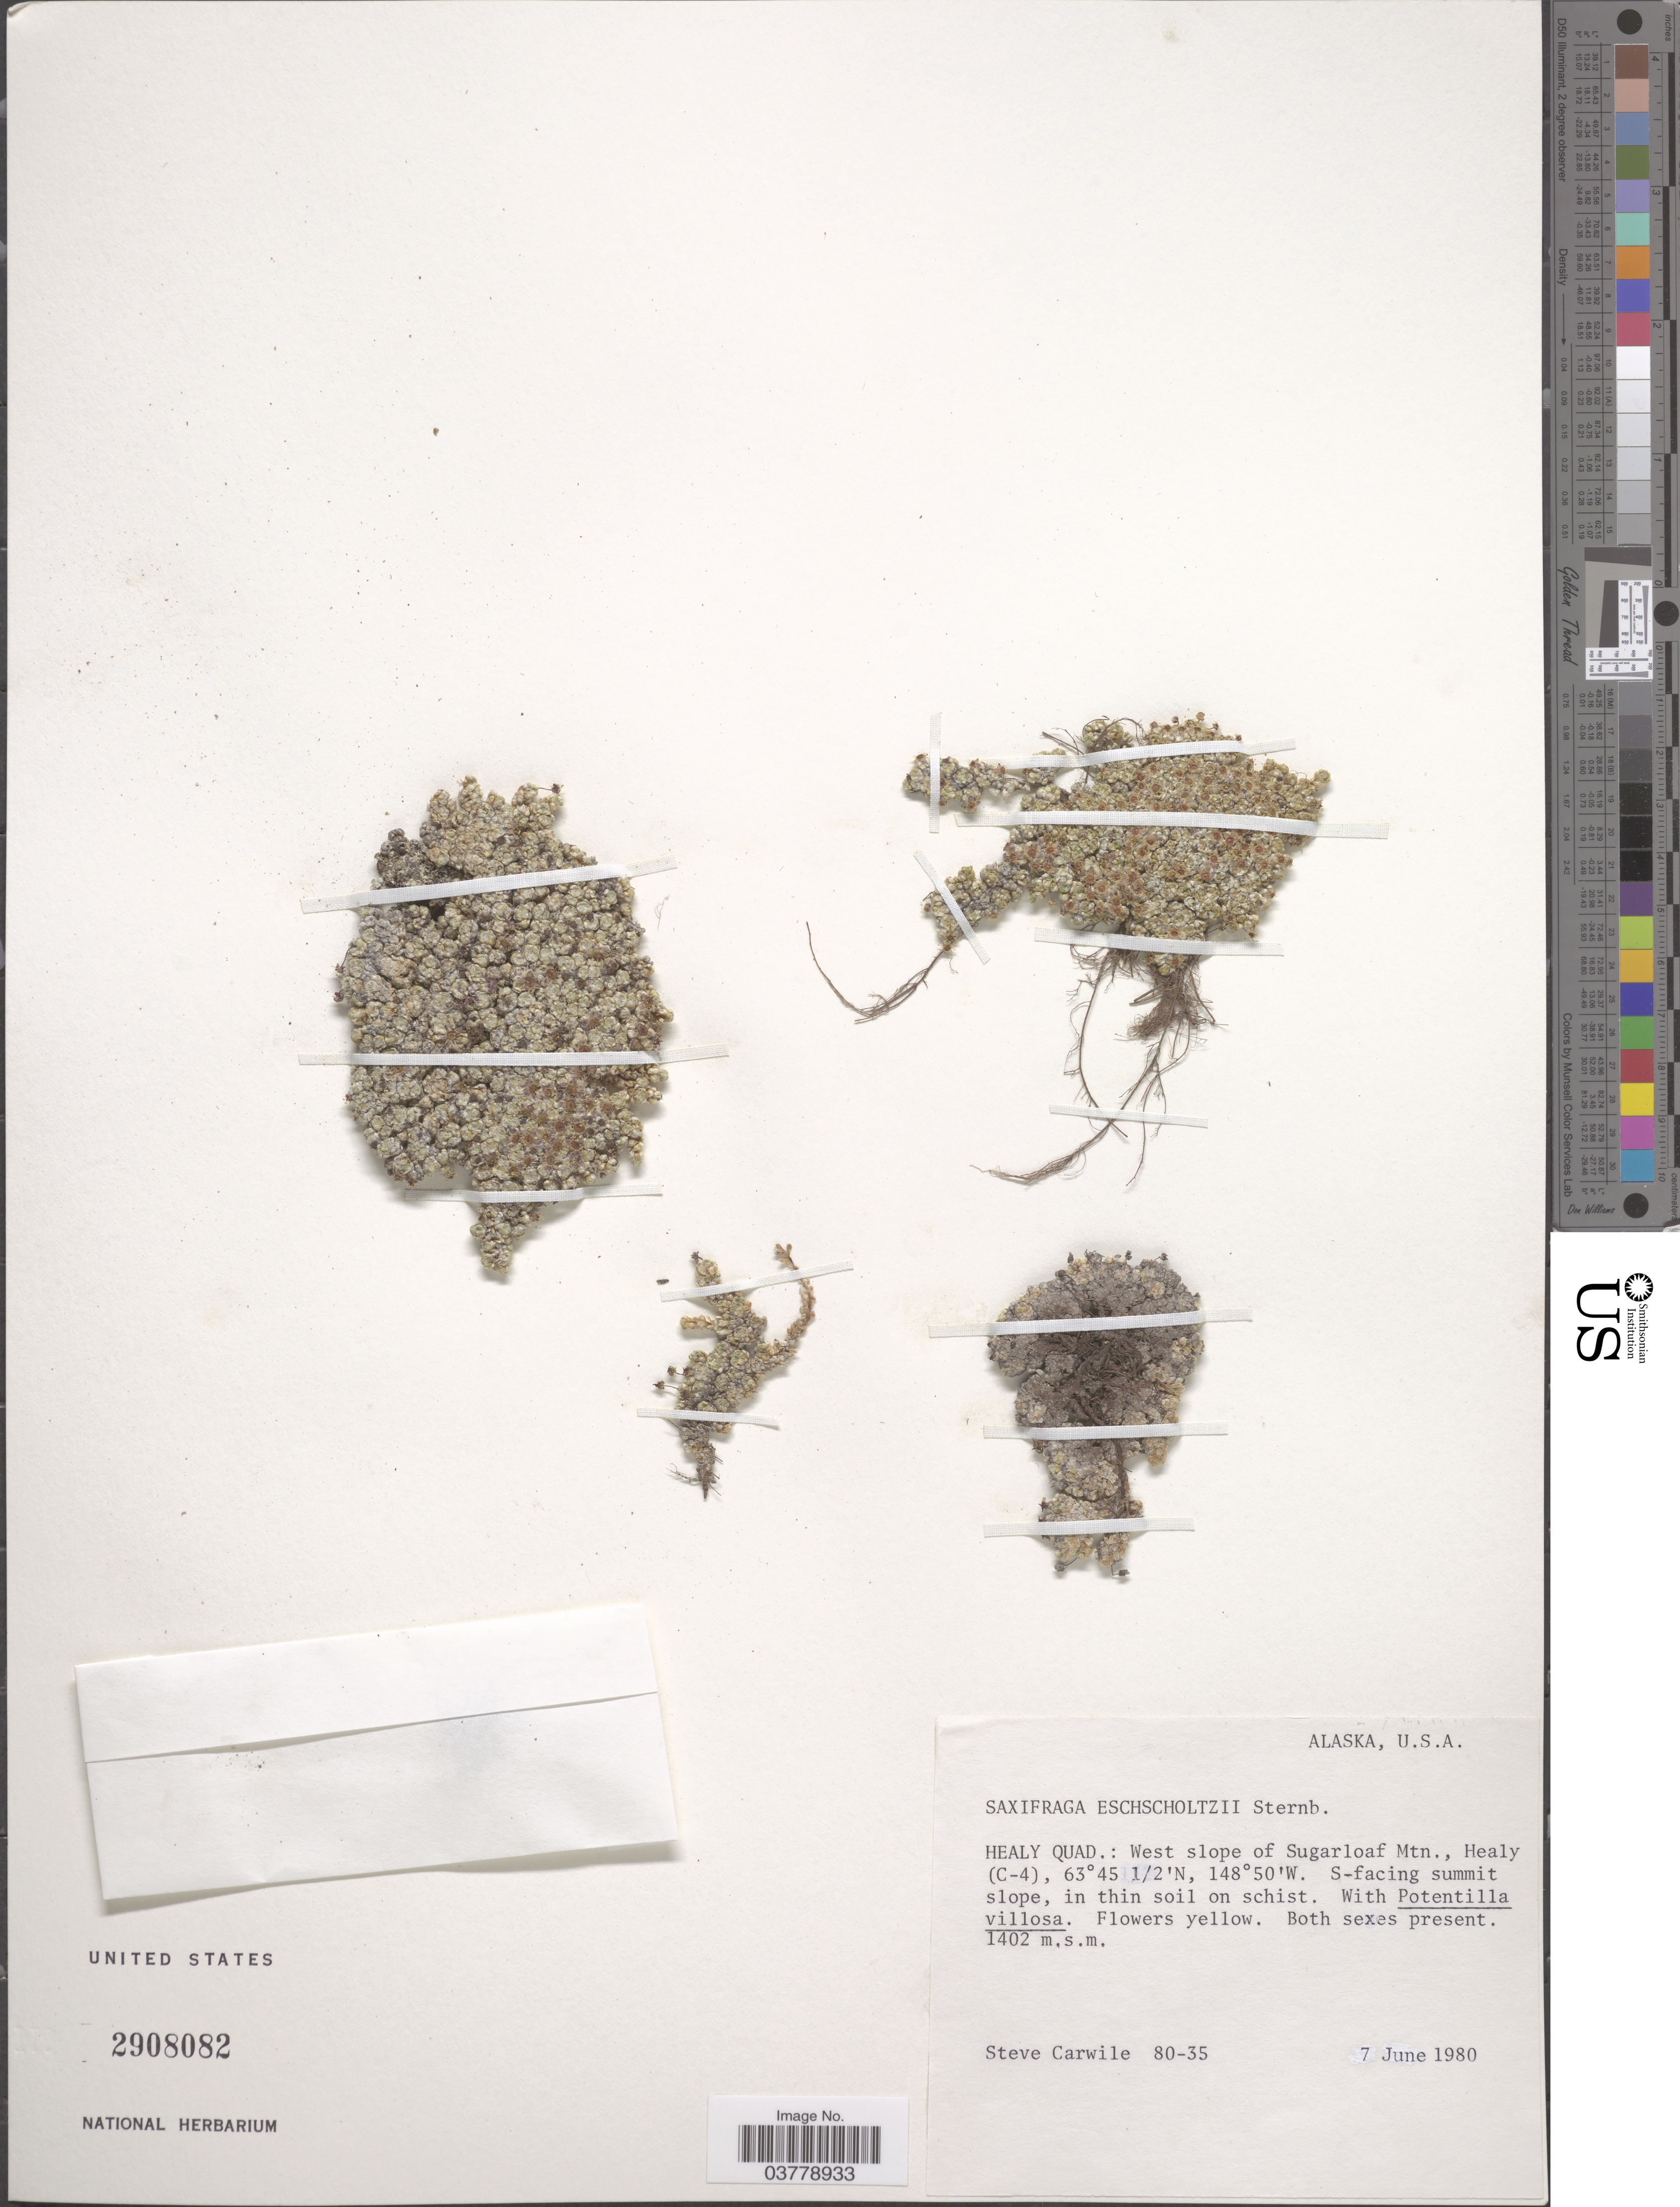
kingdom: Plantae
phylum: Tracheophyta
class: Magnoliopsida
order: Saxifragales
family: Saxifragaceae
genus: Saxifraga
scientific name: Saxifraga eschscholtzii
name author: Sternb.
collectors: S. Carwile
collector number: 80-35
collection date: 1980-06-07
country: United States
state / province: Alaska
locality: Healy Quad.: West slope of Sugarloaf Mtn., Healy (C-4).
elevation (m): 1402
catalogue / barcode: US 2908082